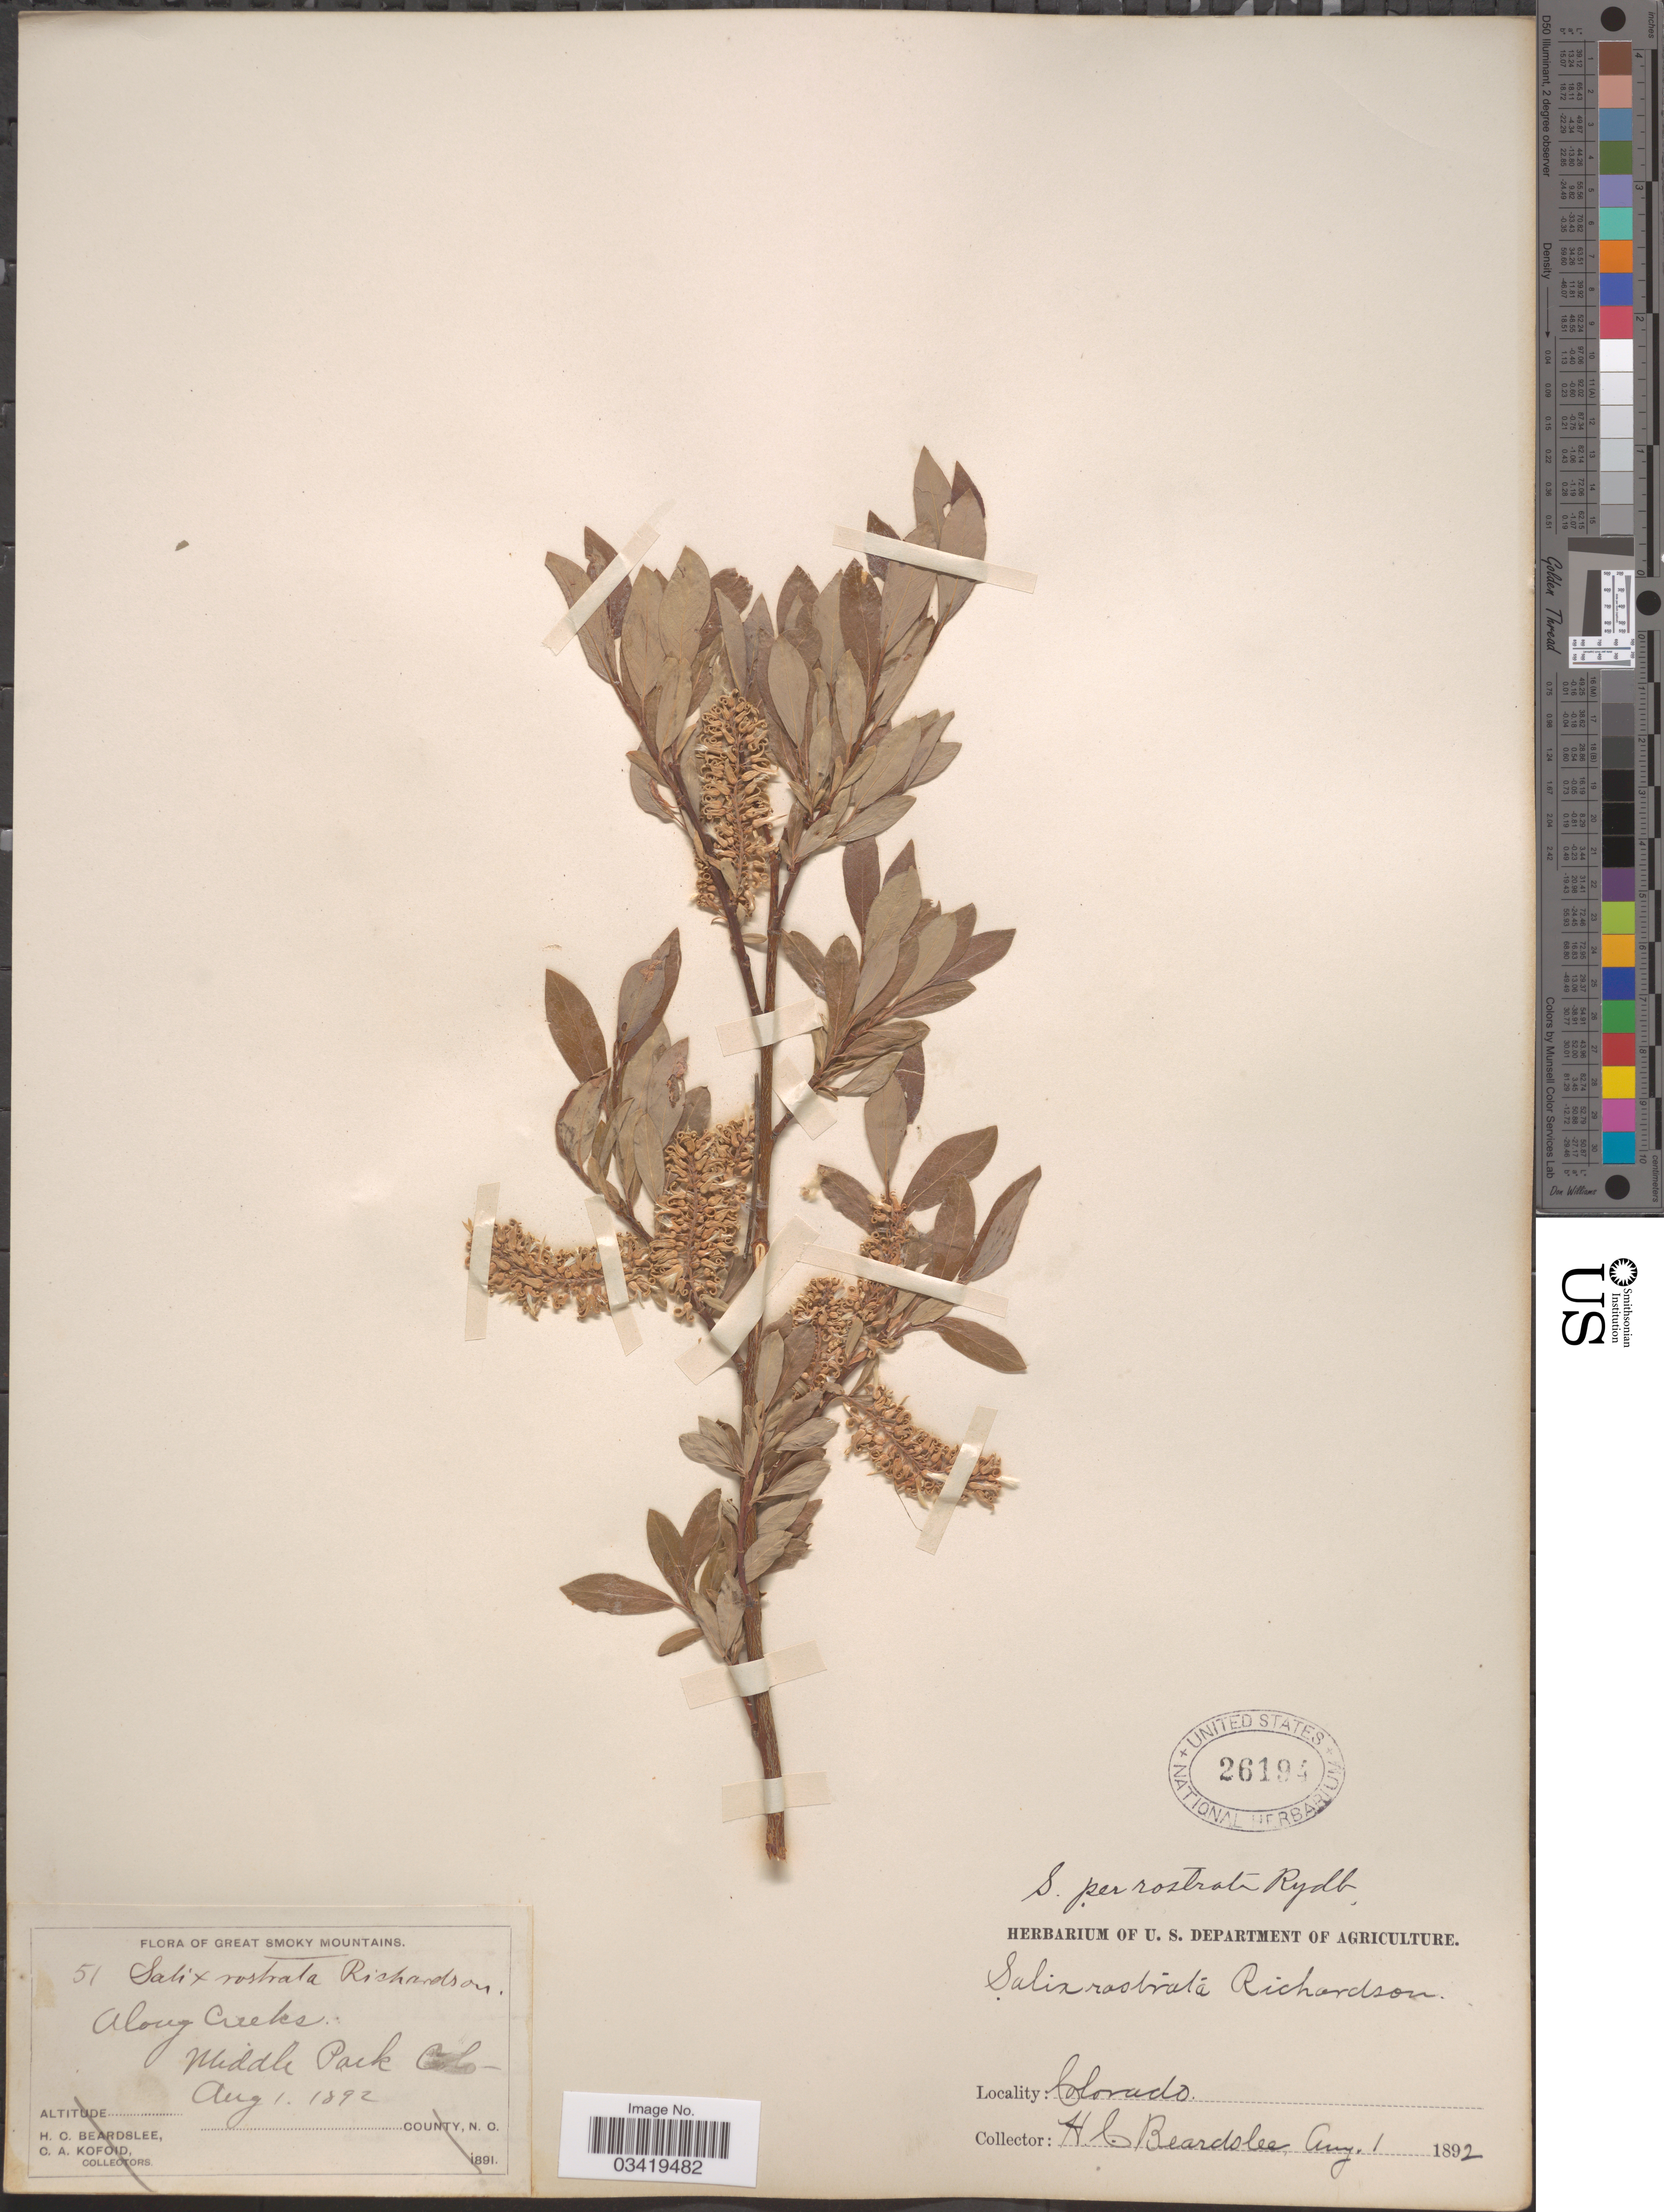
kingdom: Plantae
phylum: Tracheophyta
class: Magnoliopsida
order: Malpighiales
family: Salicaceae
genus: Salix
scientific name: Salix bebbiana var. perrostrata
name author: Sarg.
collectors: H. Beardslee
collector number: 51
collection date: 1892-08-01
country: United States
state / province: Colorado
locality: Great Smoky Mountains. Along Creeks. Middle Park.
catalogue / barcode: US 26194